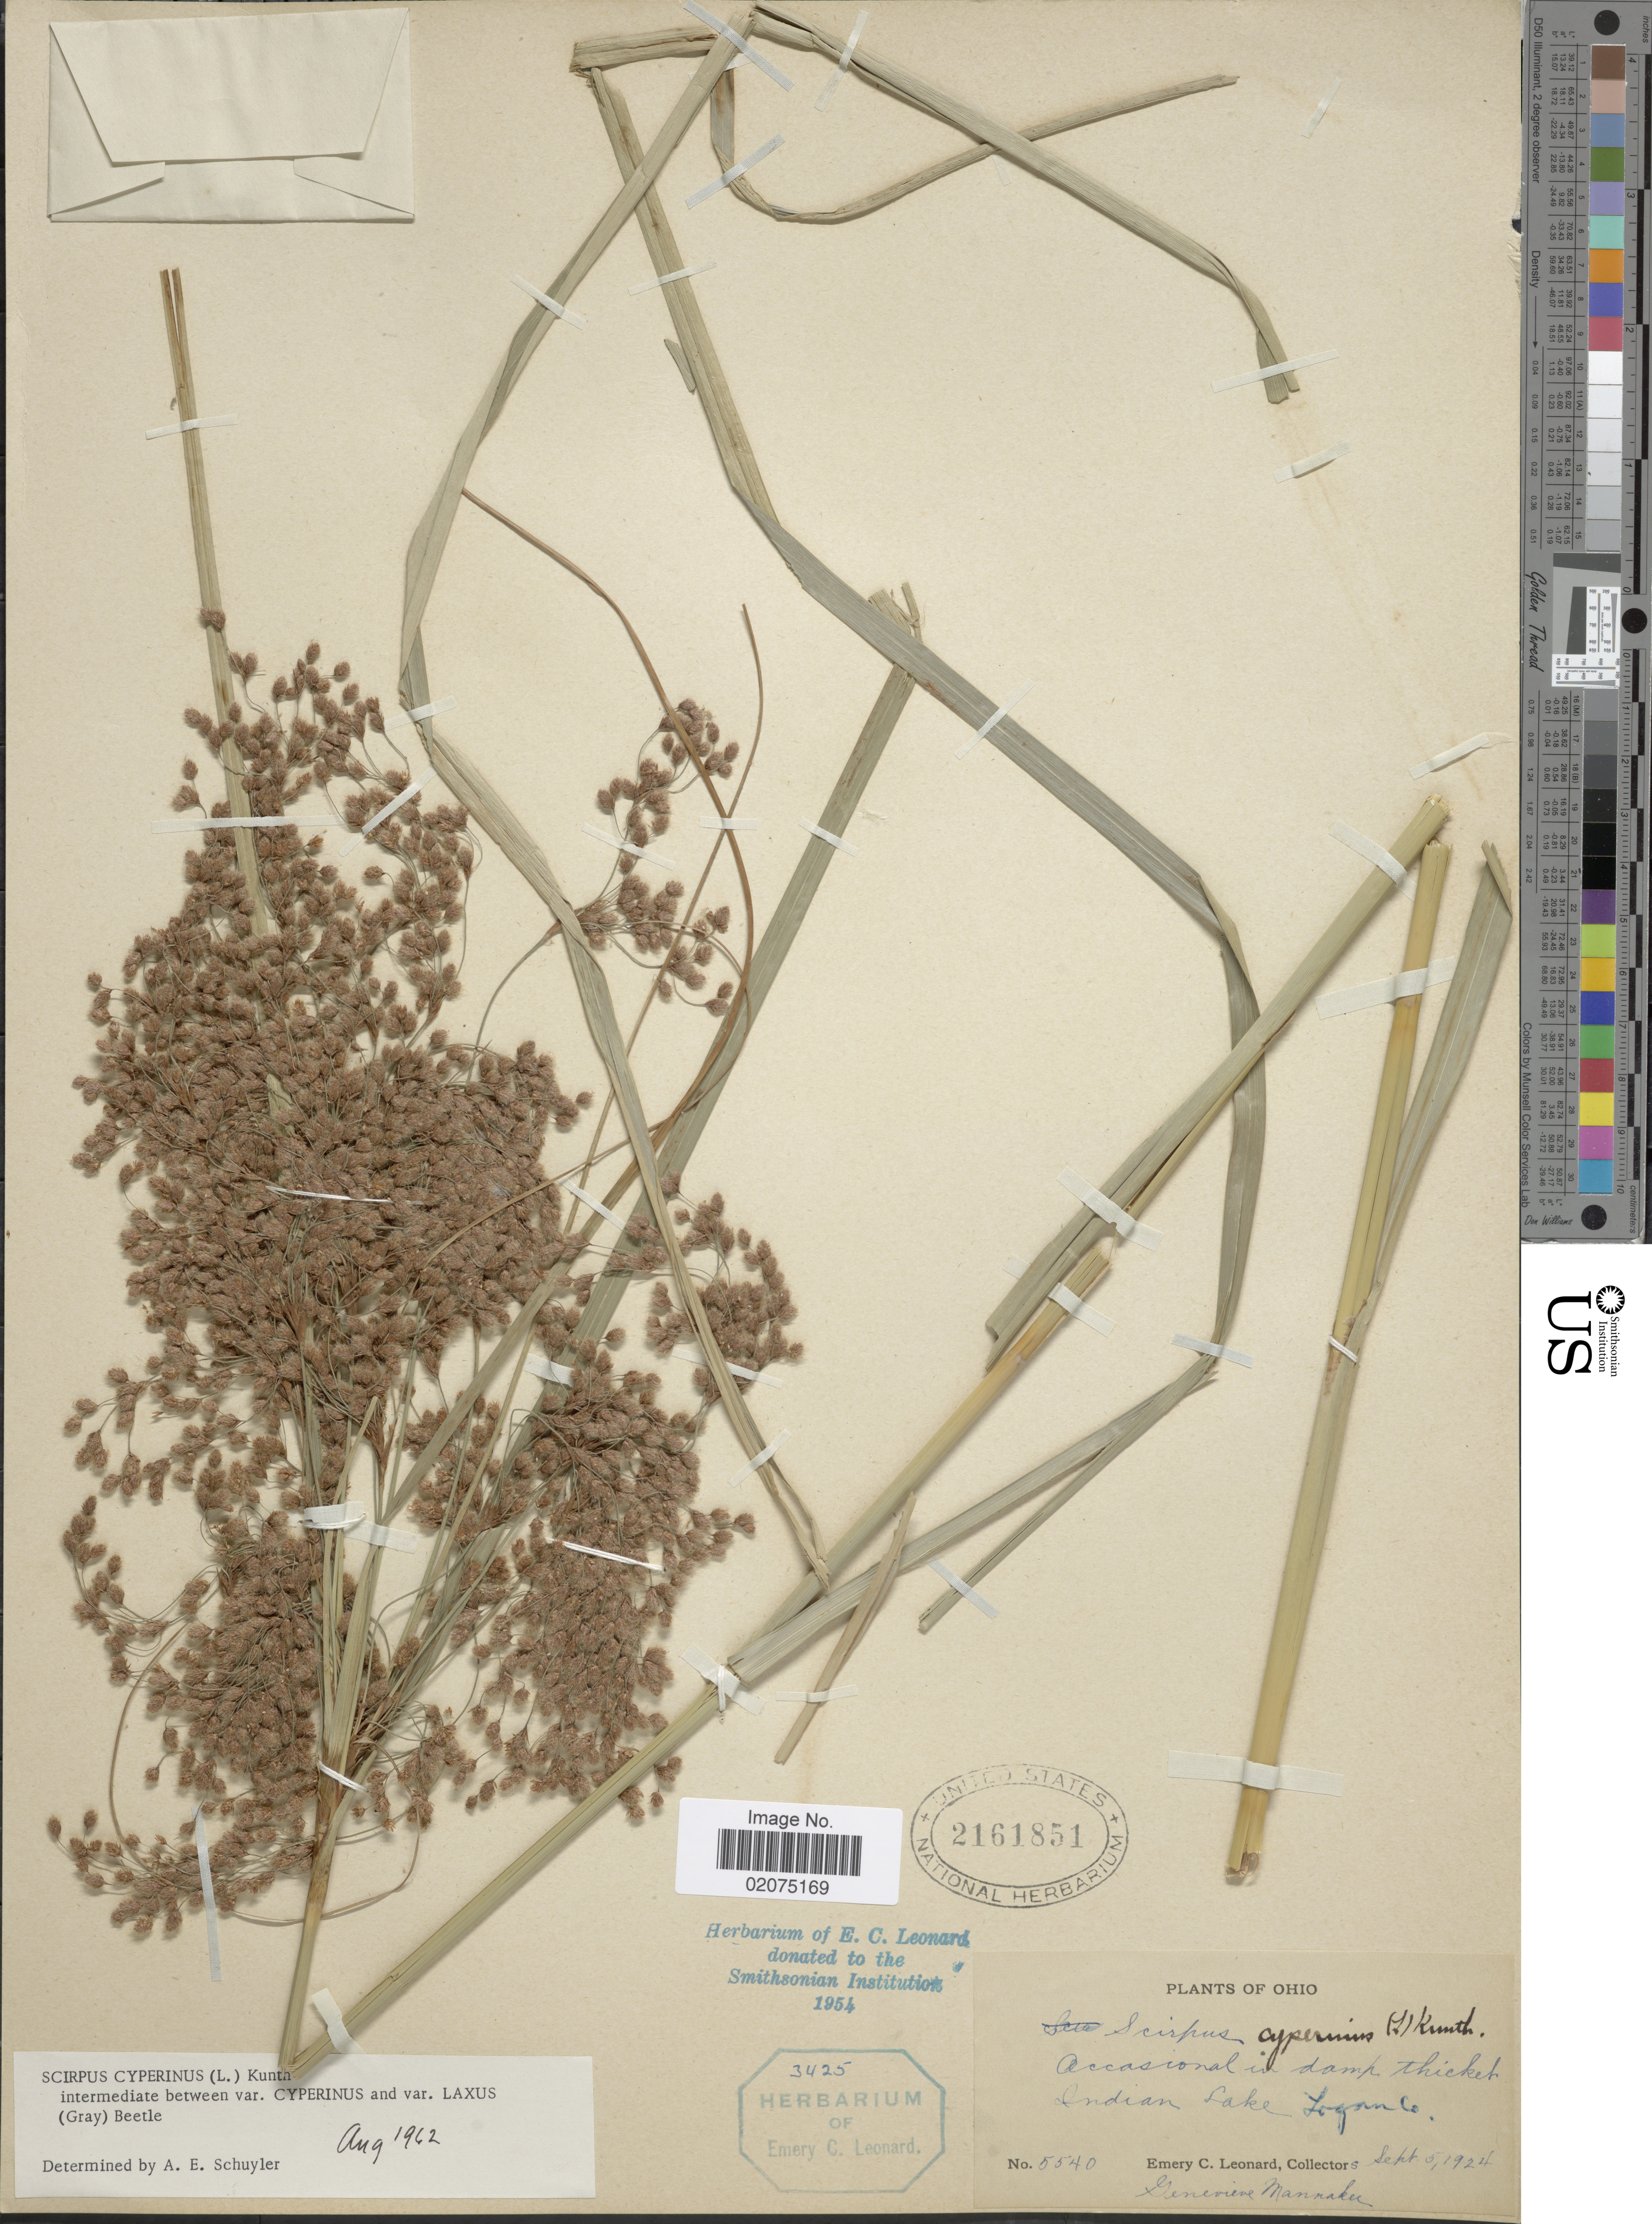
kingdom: Plantae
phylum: Tracheophyta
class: Liliopsida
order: Poales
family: Cyperaceae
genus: Scirpus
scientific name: Scirpus cyperinus (L.) Kunth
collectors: E. C. Leonard & G. Mannakee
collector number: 5540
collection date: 1924-09-05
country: United States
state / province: Ohio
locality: Indian Lake, Logan Co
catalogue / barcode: US 2161851